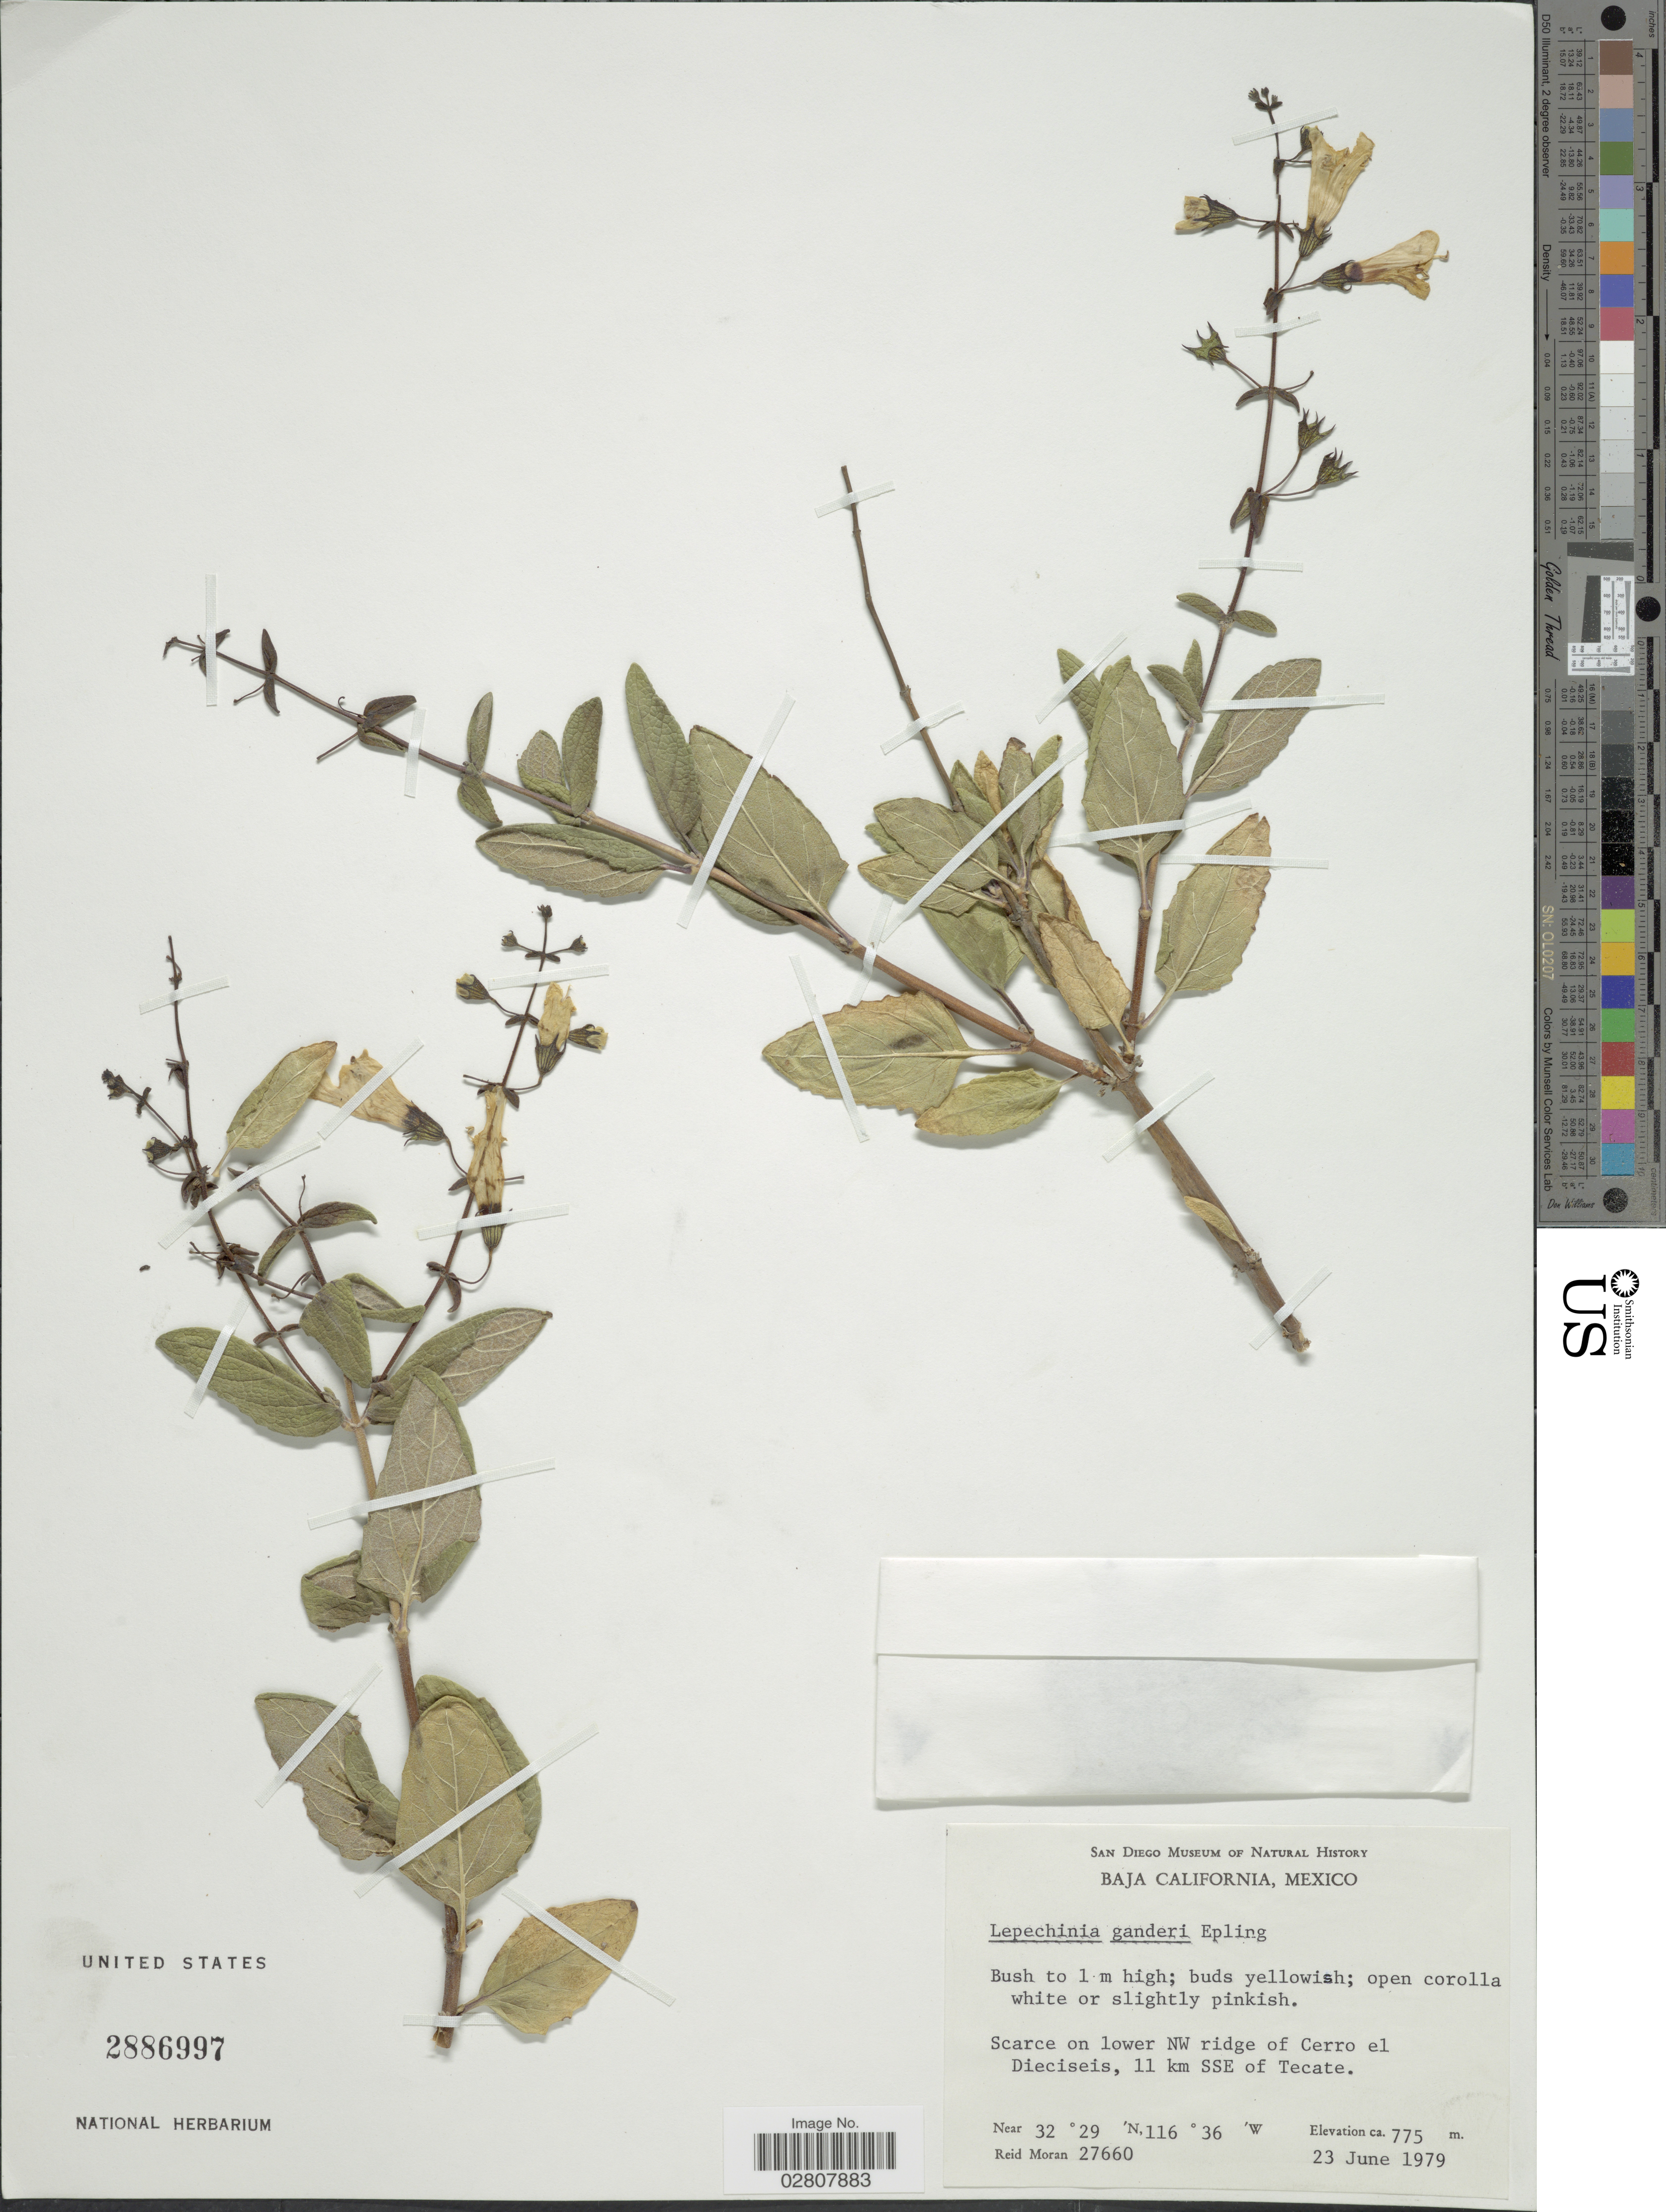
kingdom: Plantae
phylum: Tracheophyta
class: Magnoliopsida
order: Lamiales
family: Lamiaceae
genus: Lepechinia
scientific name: Lepechinia ganderi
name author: Epling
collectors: R. V. Moran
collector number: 27660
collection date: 1979-06-23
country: Mexico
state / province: Baja California Norte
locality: Scarce on lower NW ridge of Cerro el Dieciseis, 11 km SSE of Tecate.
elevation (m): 775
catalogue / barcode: US 2886997